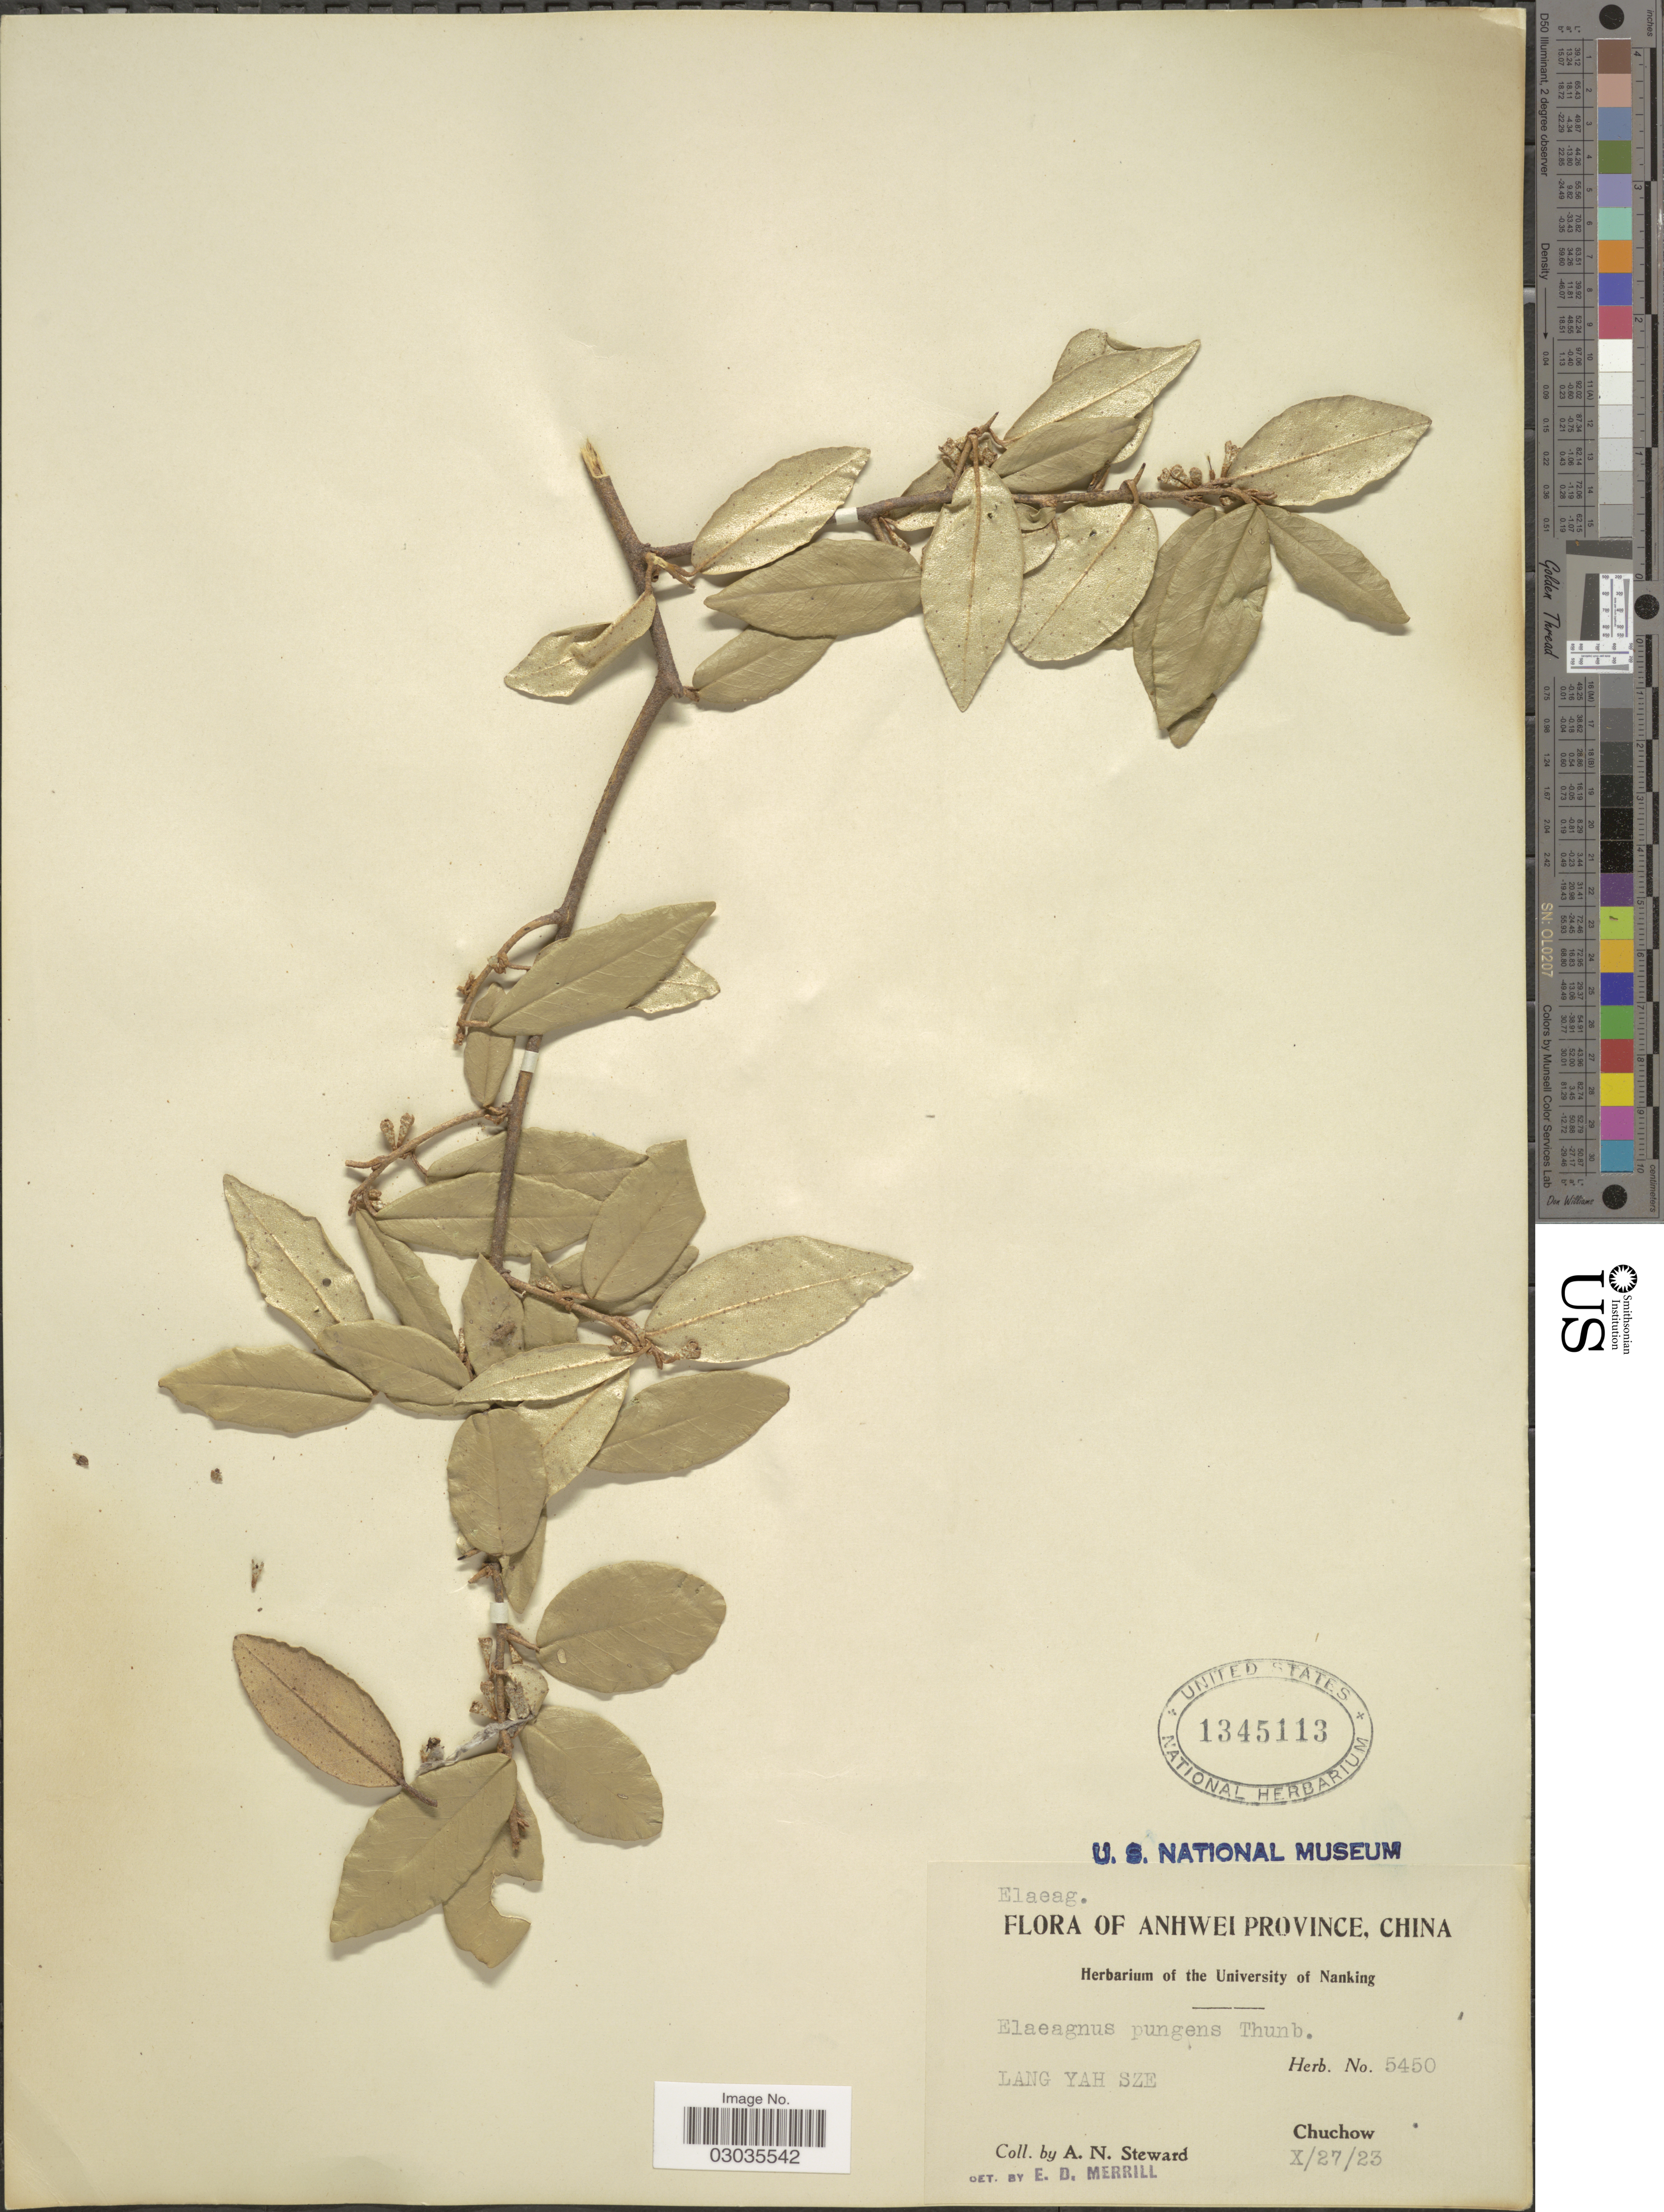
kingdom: Plantae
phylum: Tracheophyta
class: Magnoliopsida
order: Rosales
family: Elaeagnaceae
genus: Elaeagnus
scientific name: Elaeagnus pungens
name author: Thunb.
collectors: A. N. Steward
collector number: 5450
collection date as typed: Transcribed d/m/y: 27/10/23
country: China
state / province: Anhui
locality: Anhwei Province. Lang Yah Sze. Chuchow.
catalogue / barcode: US 1345113